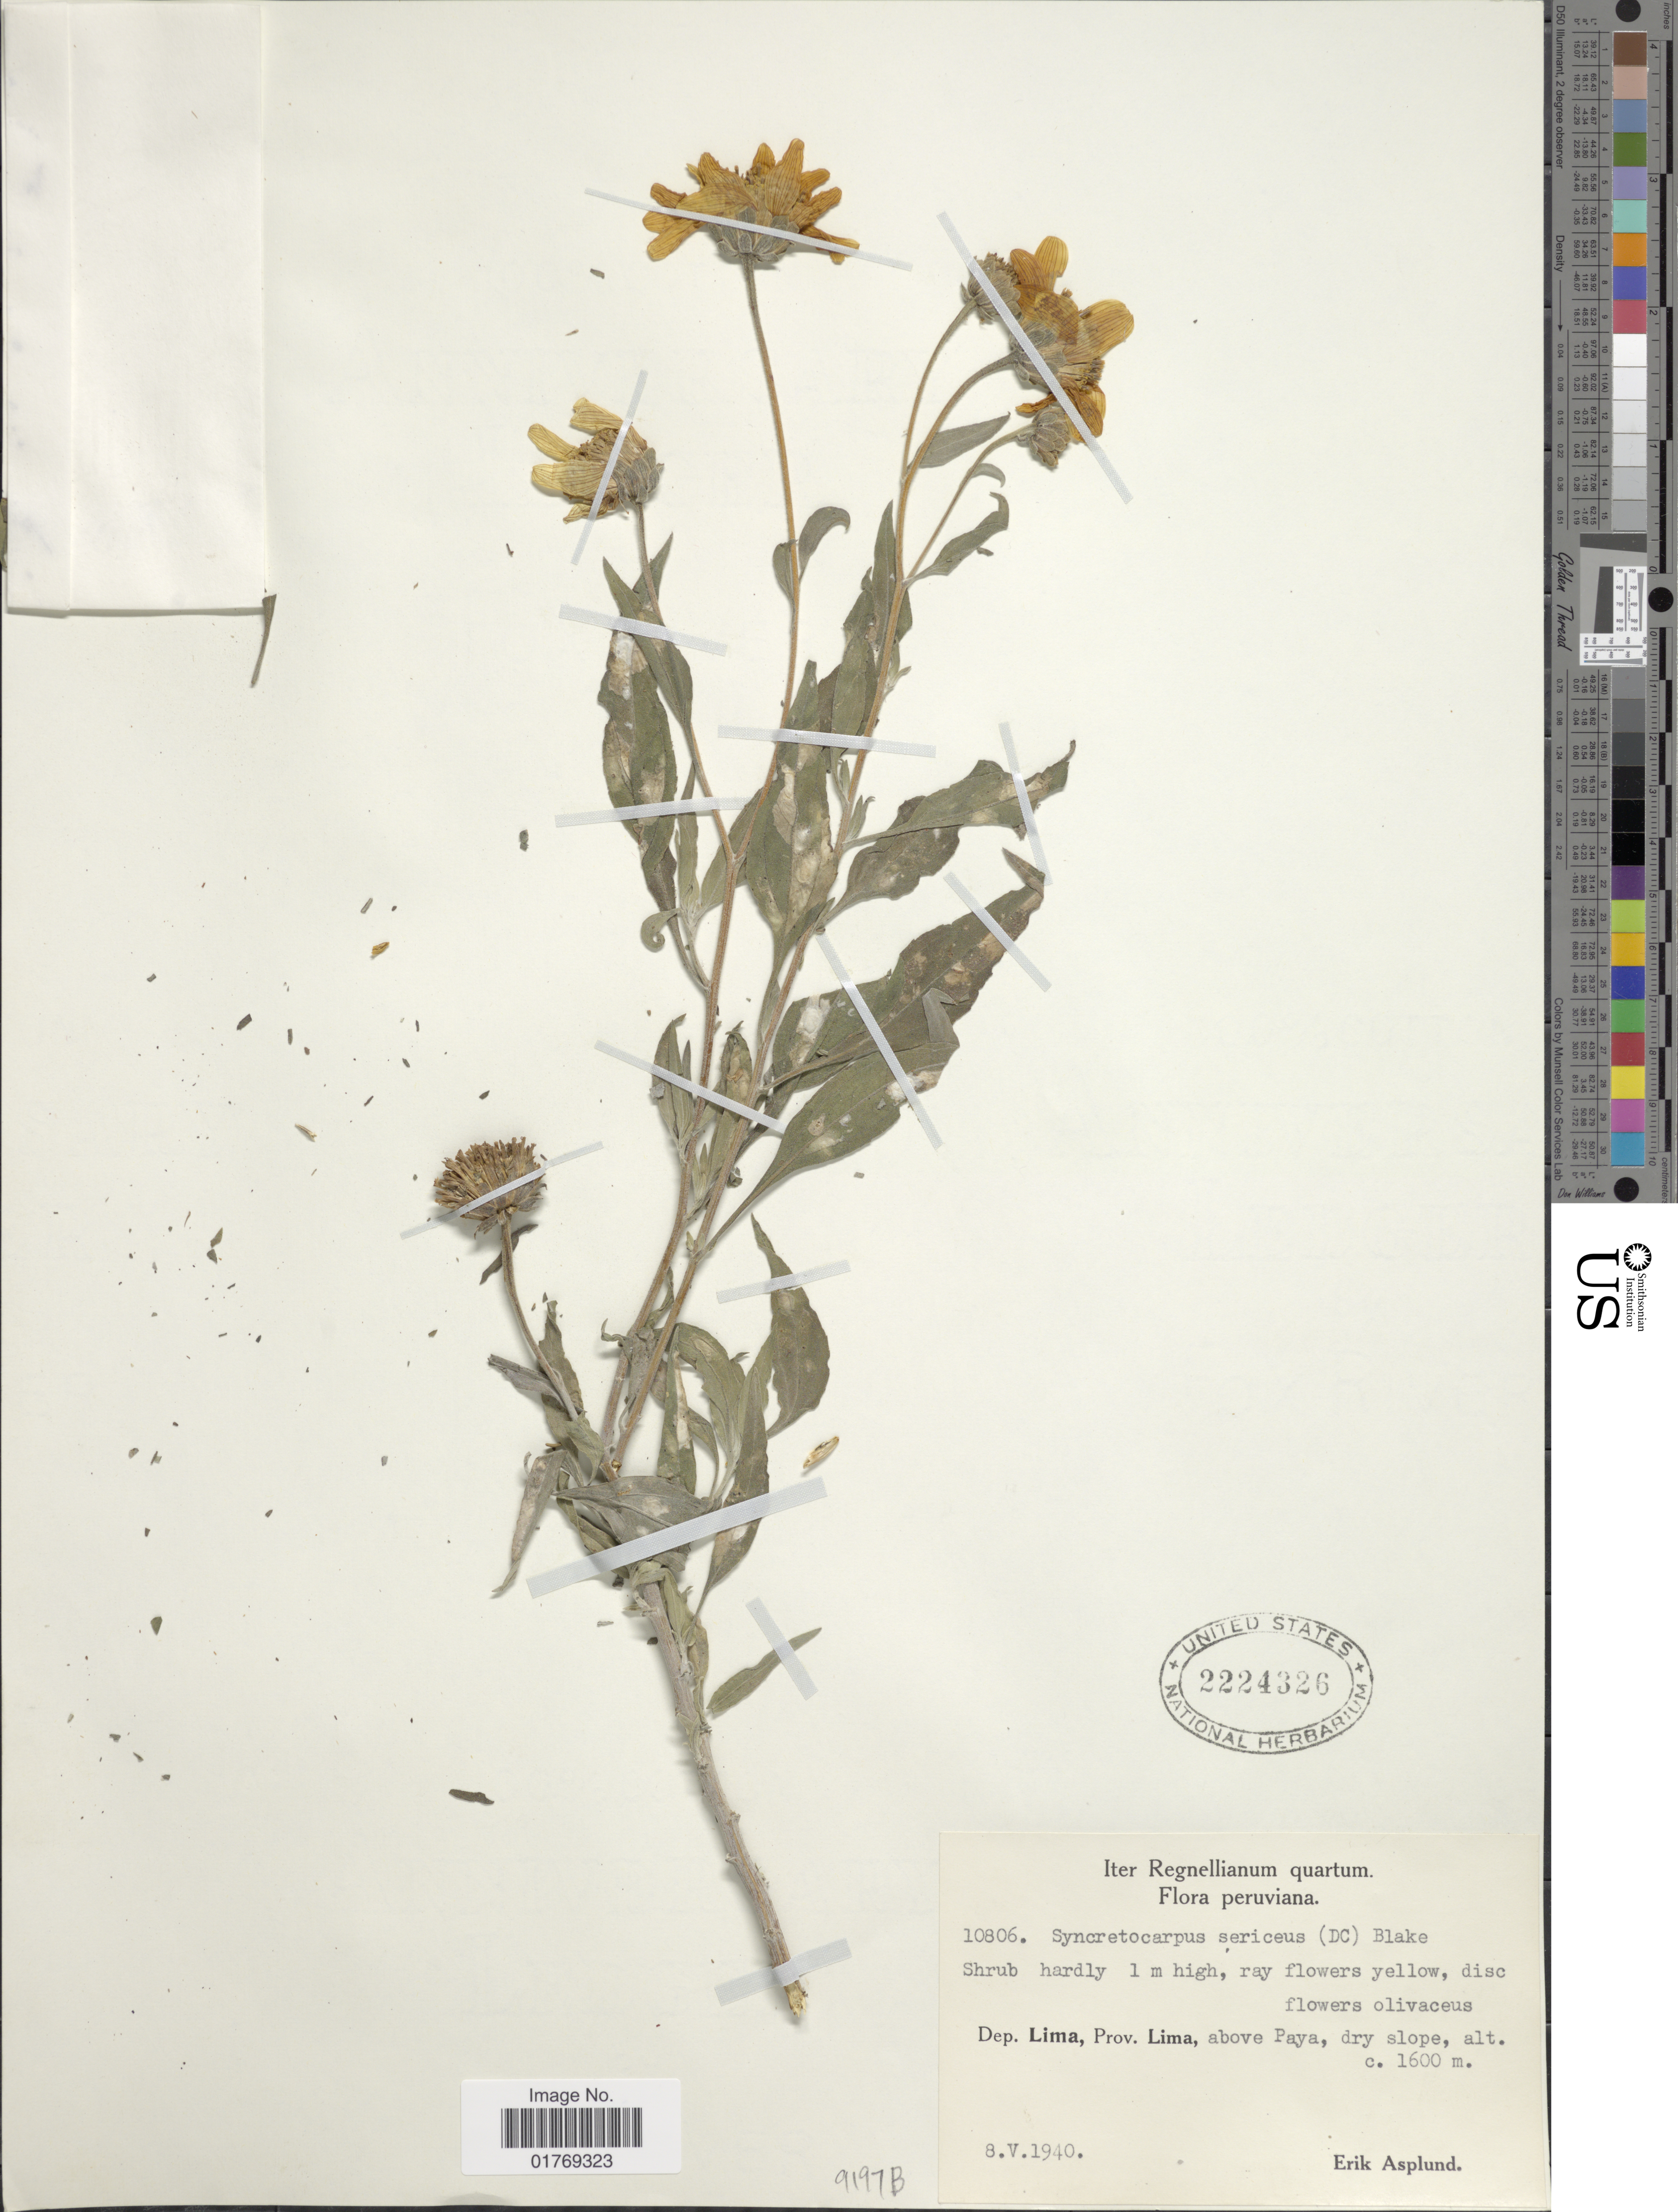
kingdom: Plantae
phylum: Tracheophyta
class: Magnoliopsida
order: Asterales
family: Asteraceae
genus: Syncretocarpus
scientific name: Syncretocarpus sericeus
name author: S.F. Blake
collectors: E. Asplund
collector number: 10806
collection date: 1940-05-08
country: Peru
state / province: Lima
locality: Dep. Lima, Prov. Lima, above Paya, dry slope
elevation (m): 1600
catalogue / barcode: US 2224326